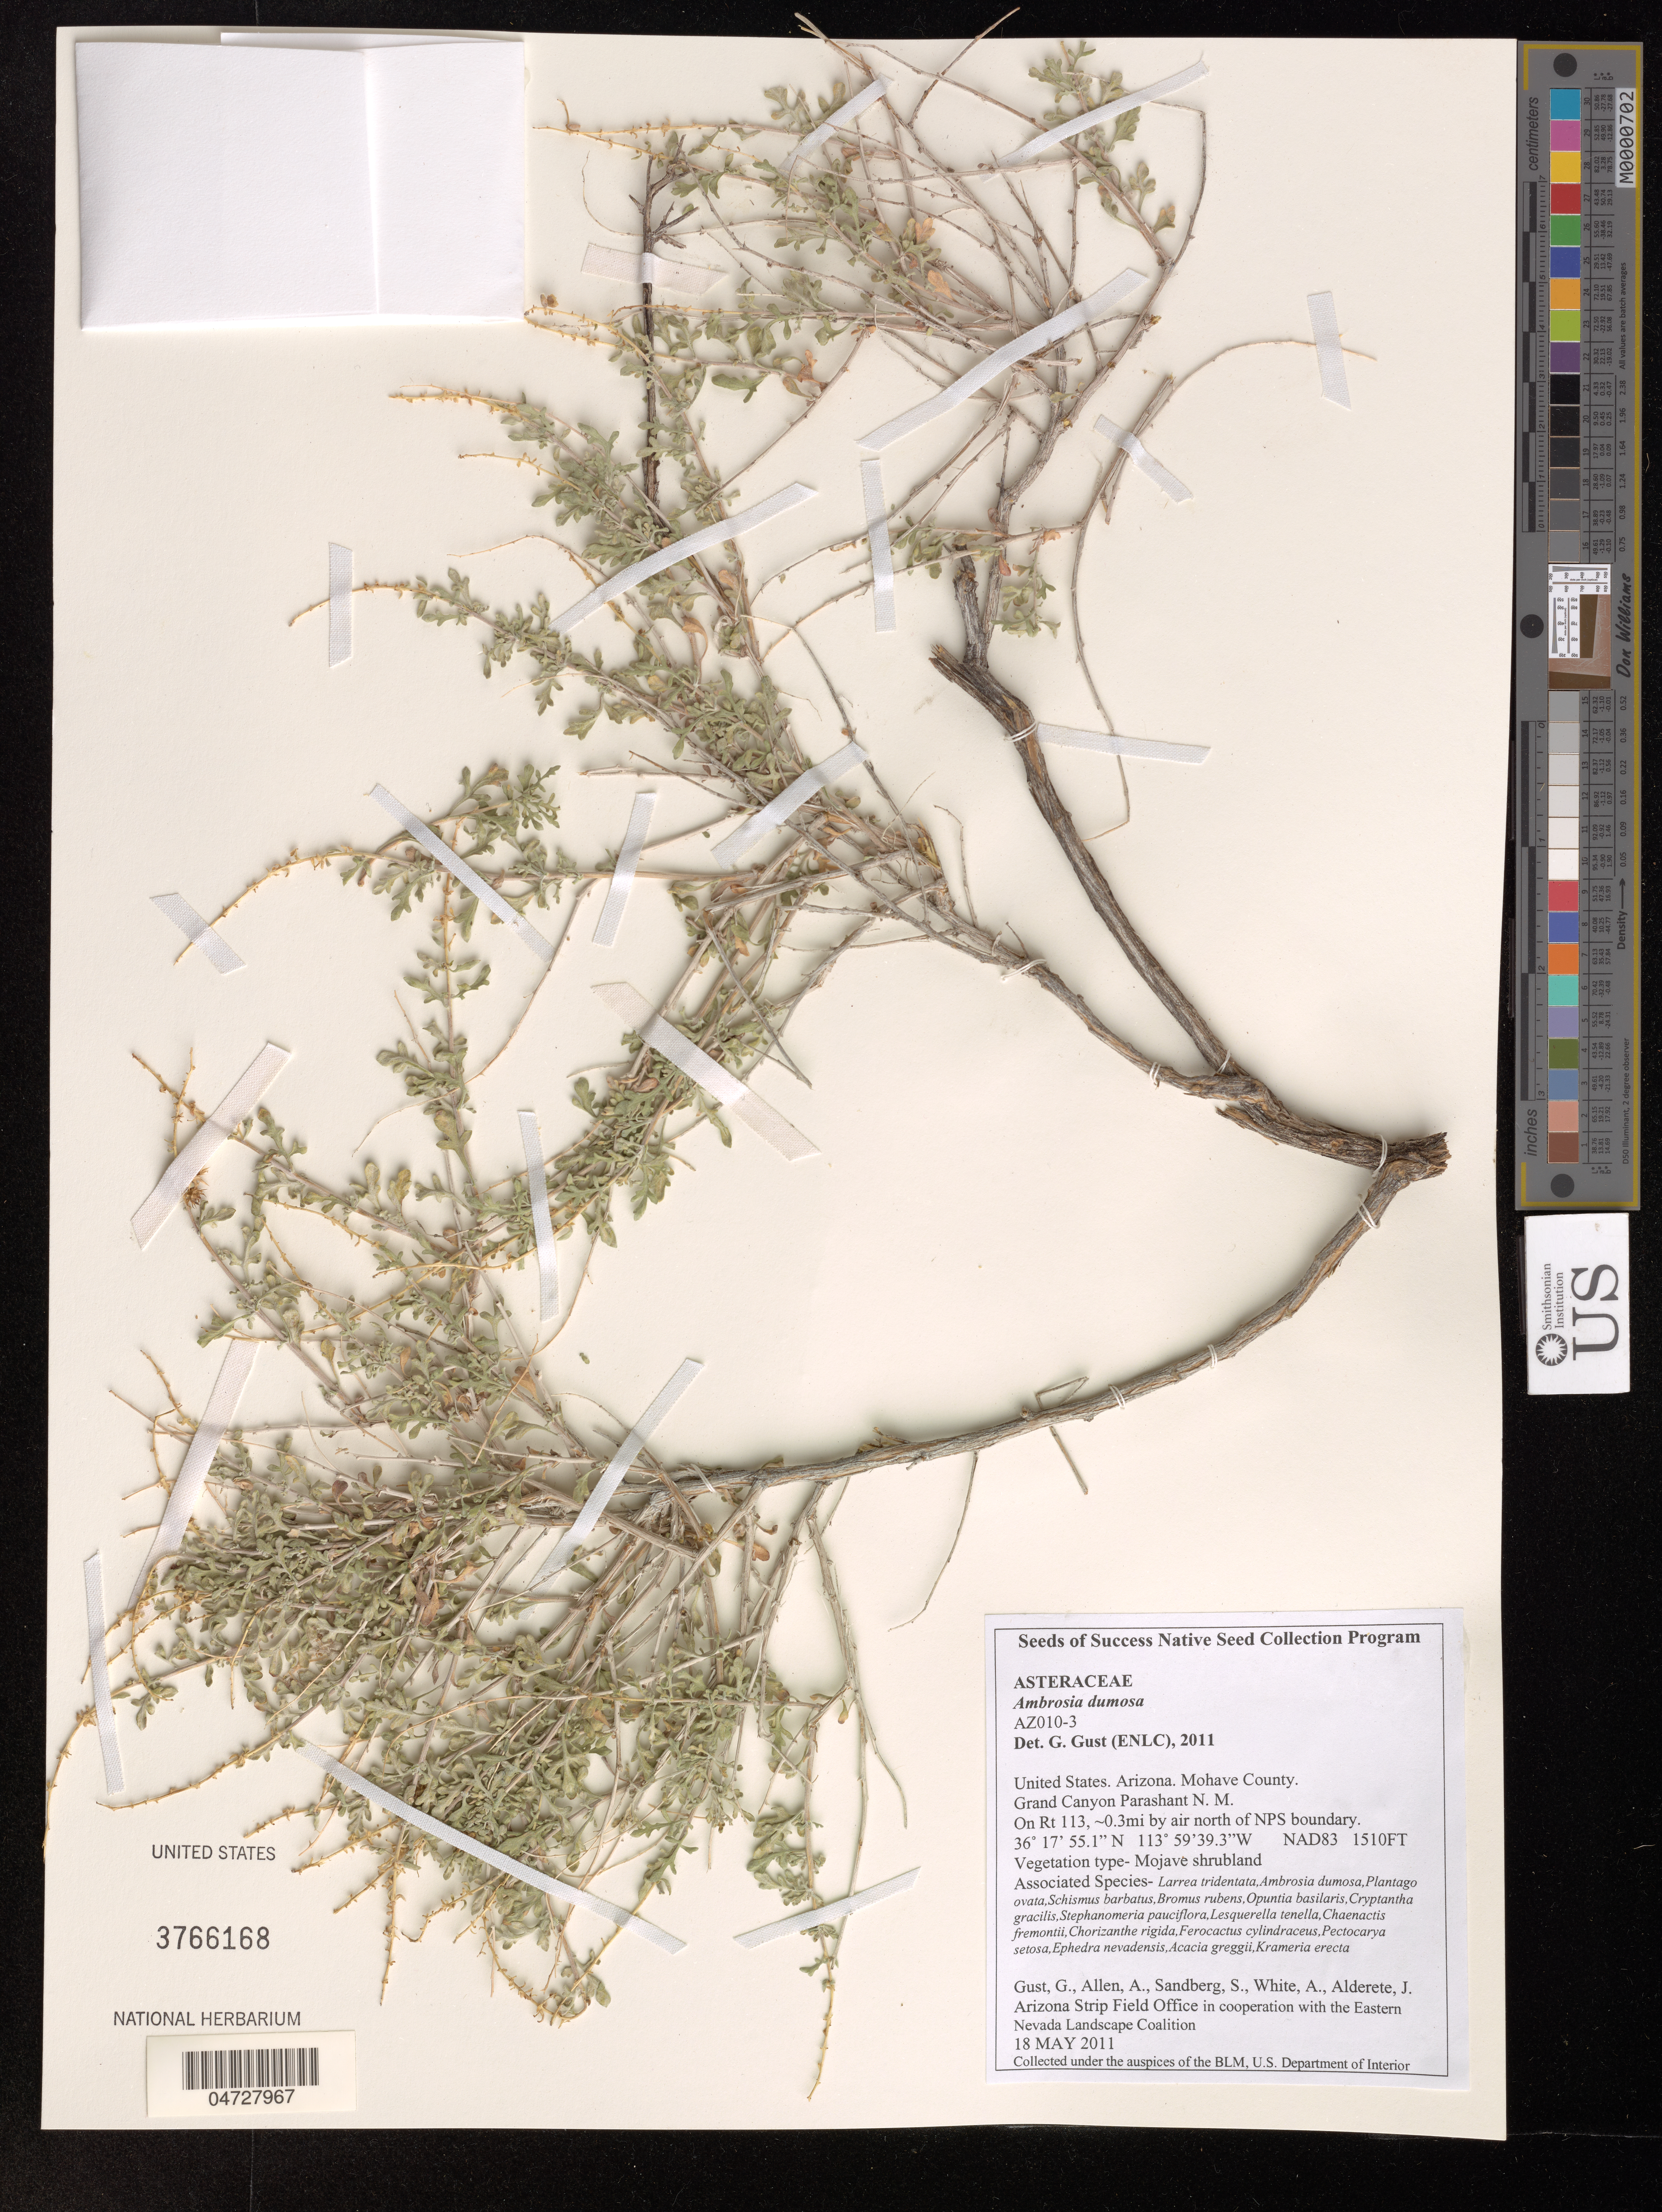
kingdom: Plantae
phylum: Tracheophyta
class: Magnoliopsida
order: Asterales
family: Asteraceae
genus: Ambrosia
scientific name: Ambrosia dumosa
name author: (A. Gray) W.W.Payne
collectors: G. Gust, A. Allen, S. Sandberg & S. White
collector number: AZ010-3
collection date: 2011-05-18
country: United States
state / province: Arizona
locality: Mohave County. Grand Canyon Parashant N. M.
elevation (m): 460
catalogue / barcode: US 3766168